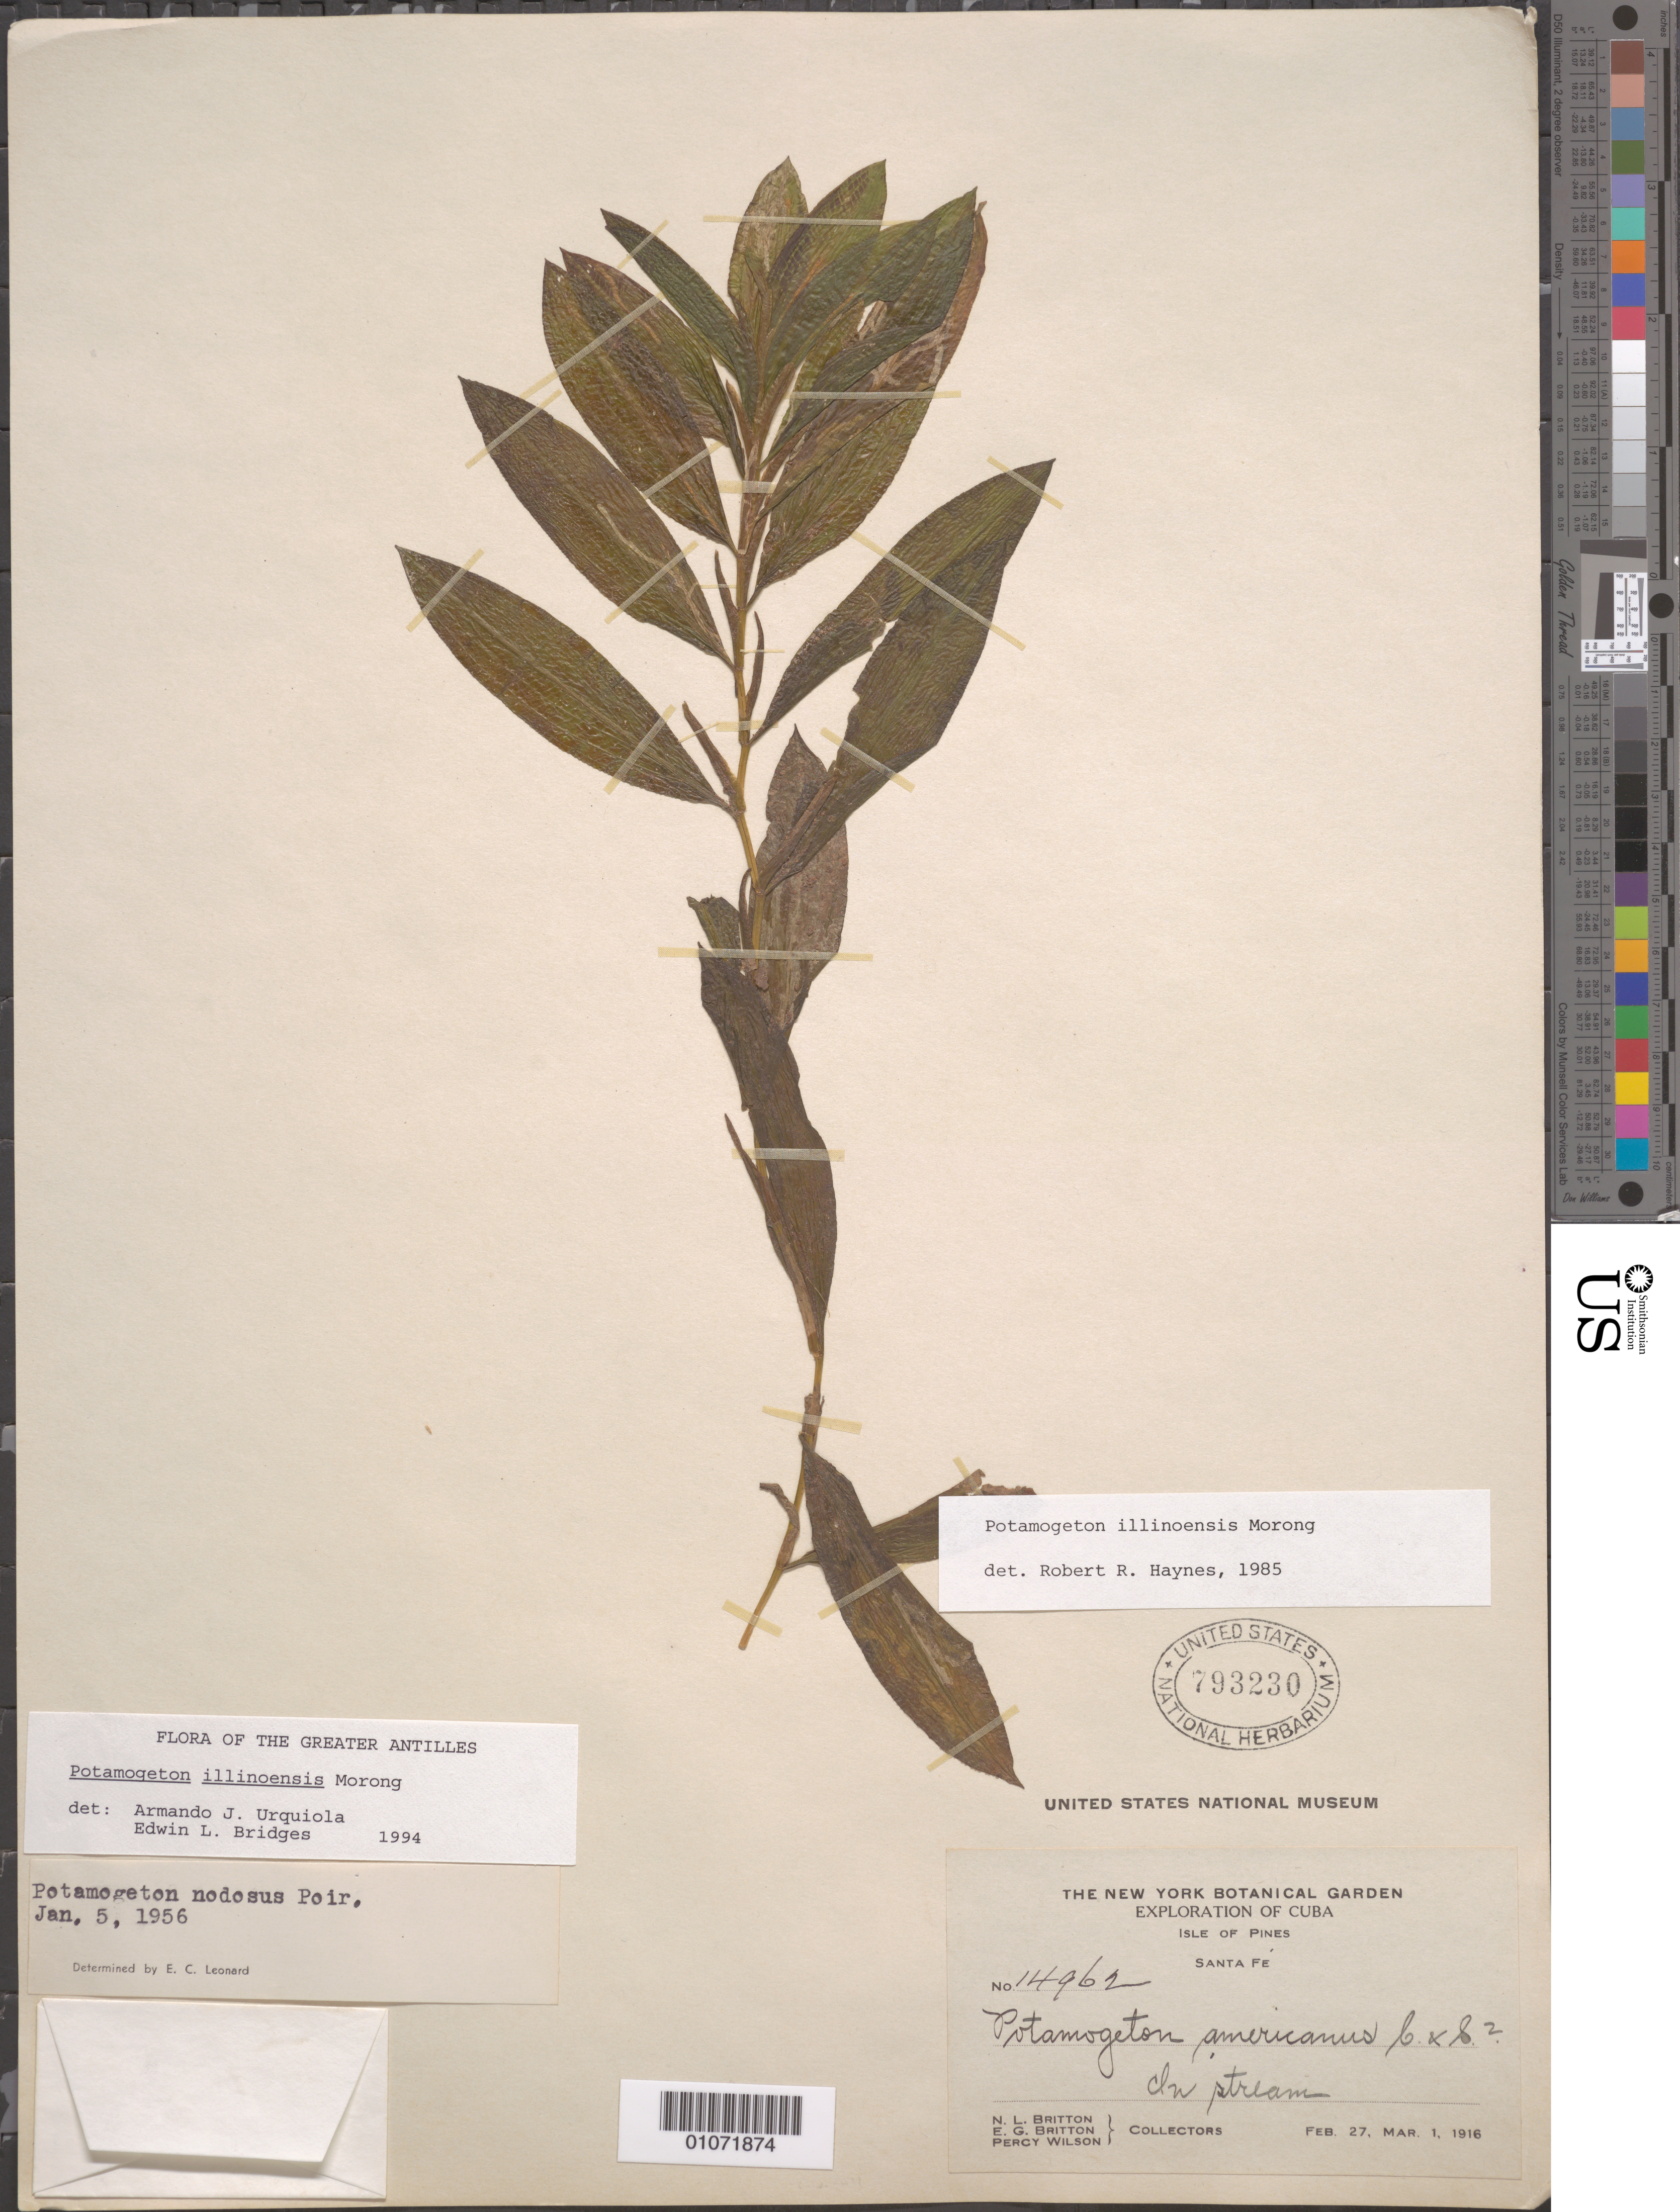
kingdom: Plantae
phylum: Tracheophyta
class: Liliopsida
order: Alismatales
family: Potamogetonaceae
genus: Potamogeton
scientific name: Potamogeton illinoensis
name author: Morong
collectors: N. Britton, E. G. Britton & P. Wilson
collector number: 14962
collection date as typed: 27 Feb 1916 to 01 Mar 1916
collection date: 1916-02-27/1916-03-01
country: Cuba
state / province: Isla de La Juventud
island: Isla de la Juventud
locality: Isle of Pines, Santa Fe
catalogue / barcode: US 793230